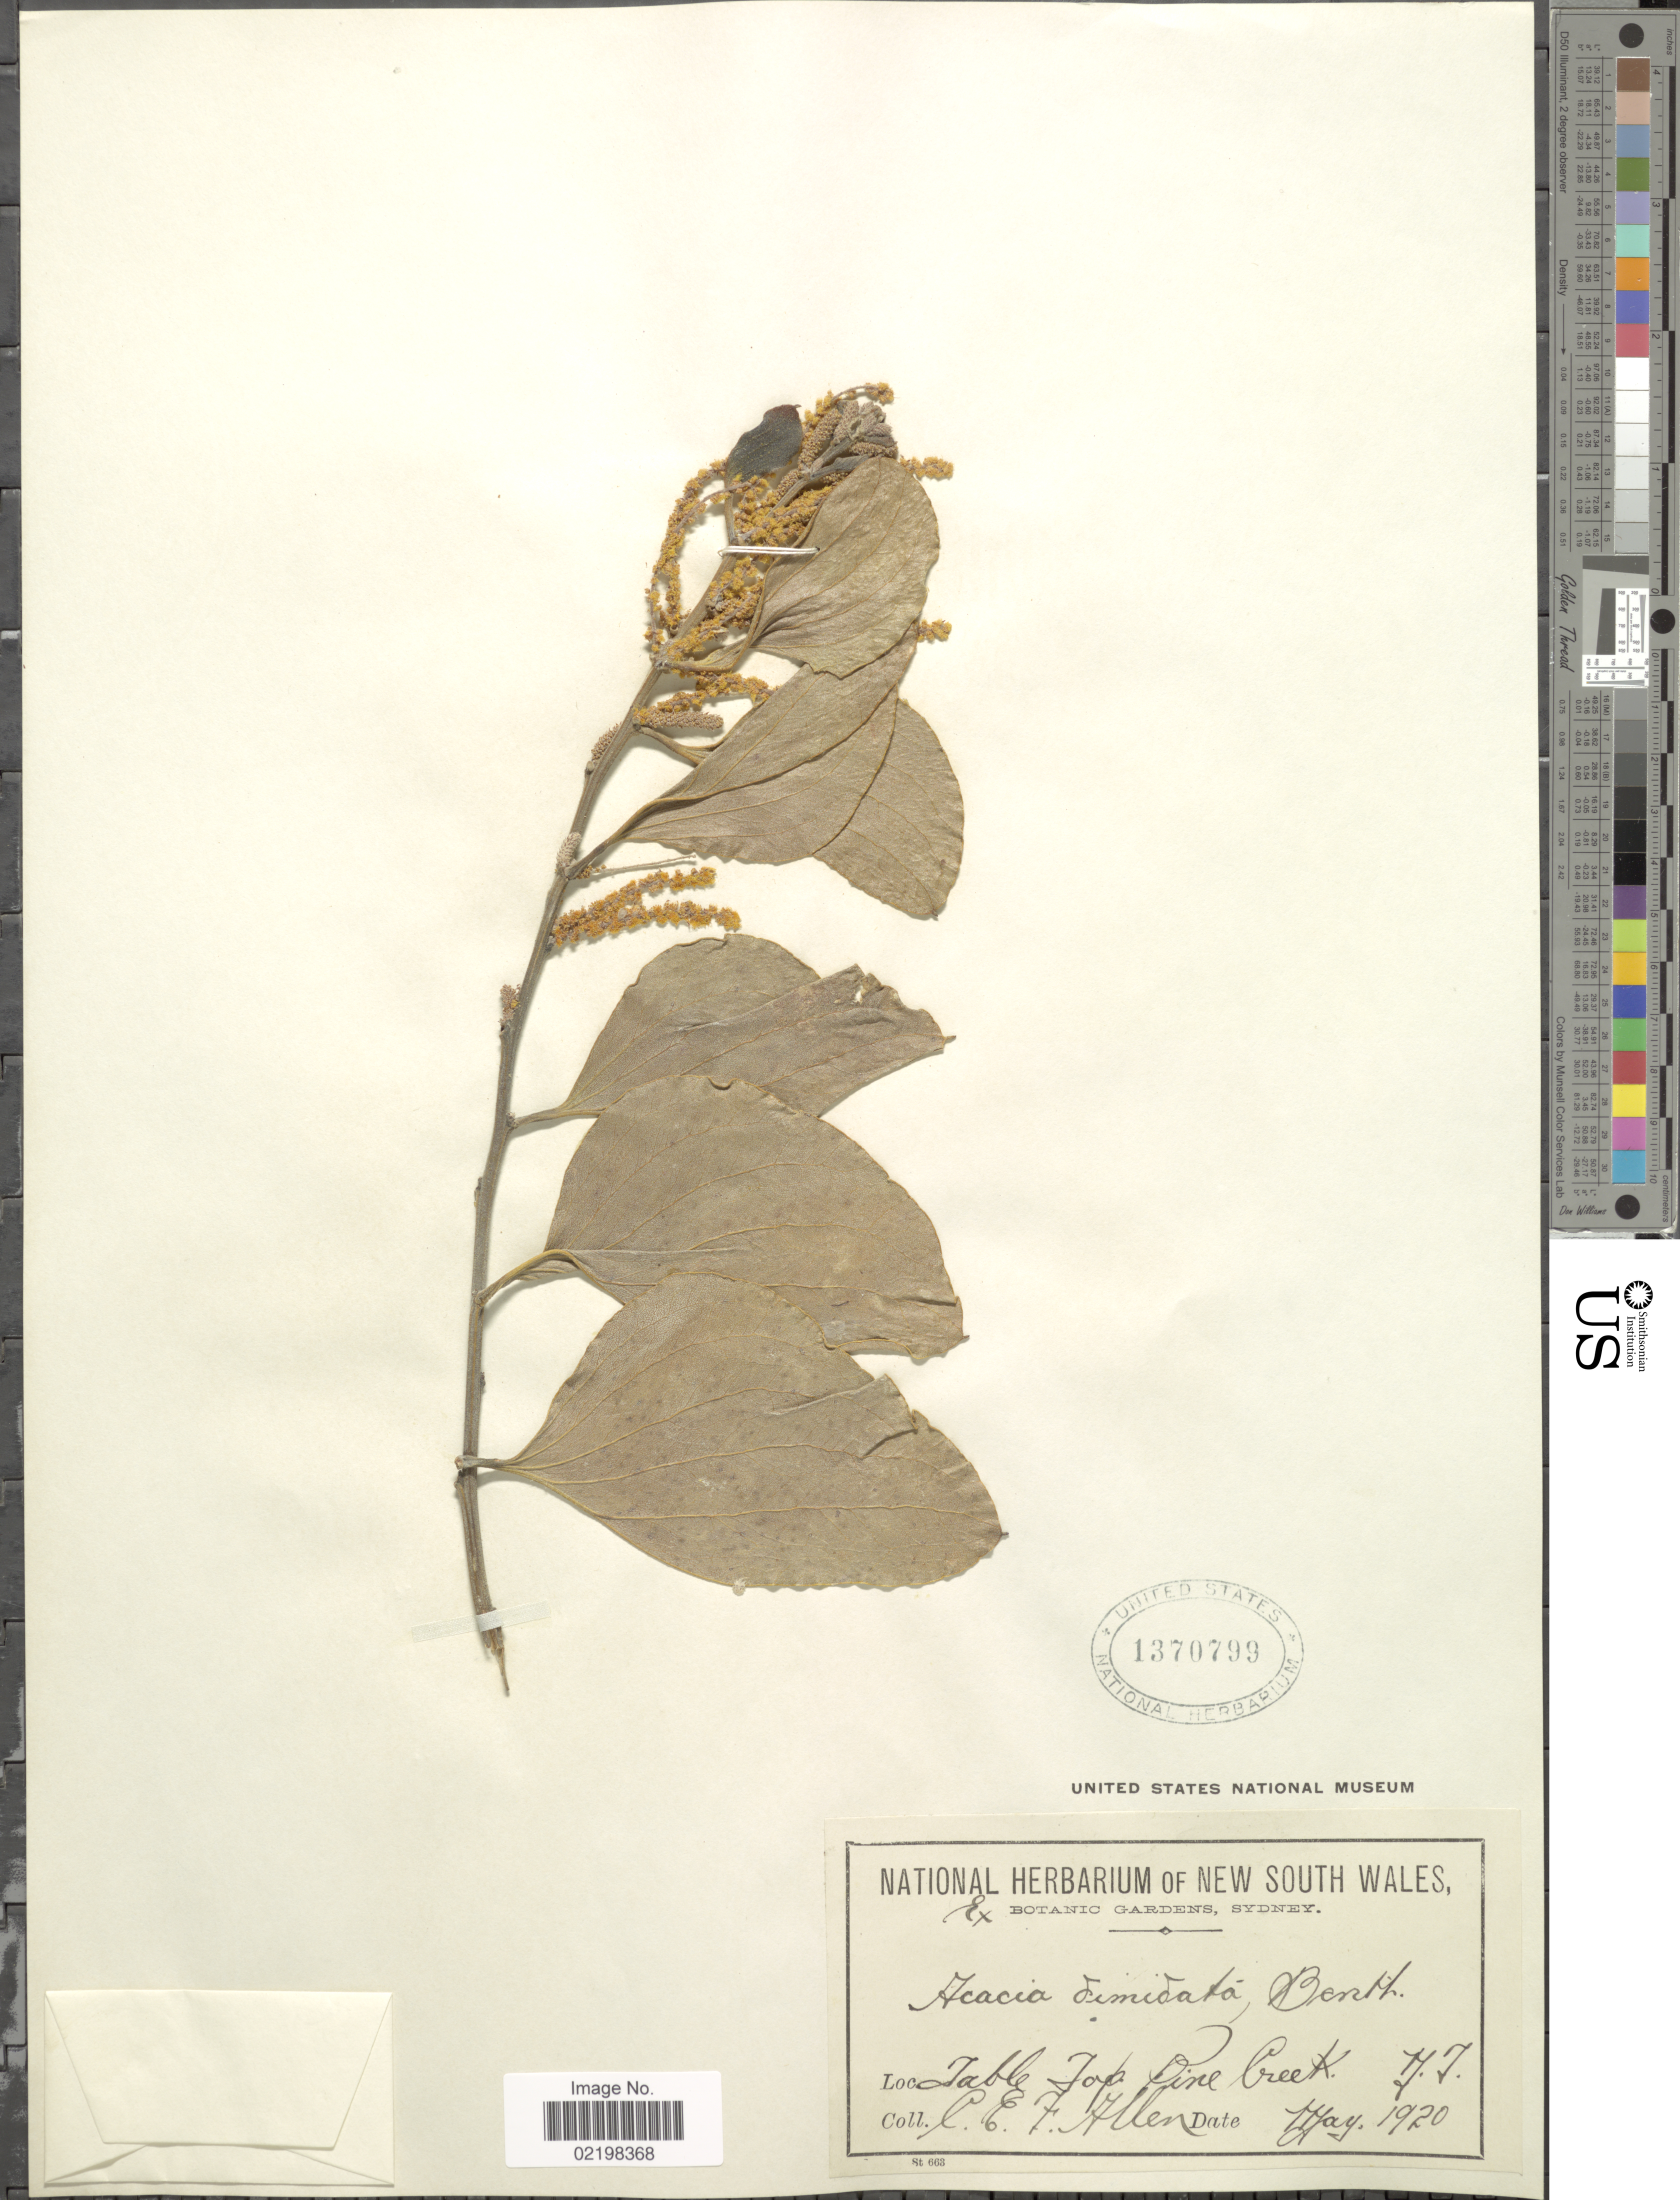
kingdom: Plantae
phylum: Tracheophyta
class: Magnoliopsida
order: Fabales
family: Fabaceae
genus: Acacia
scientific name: Acacia dimidiata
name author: Benth.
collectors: C. E. F. Allen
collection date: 1920-05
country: Australia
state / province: Northern Territory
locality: Table Top Pine Creek.N.T.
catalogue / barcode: US 1370799